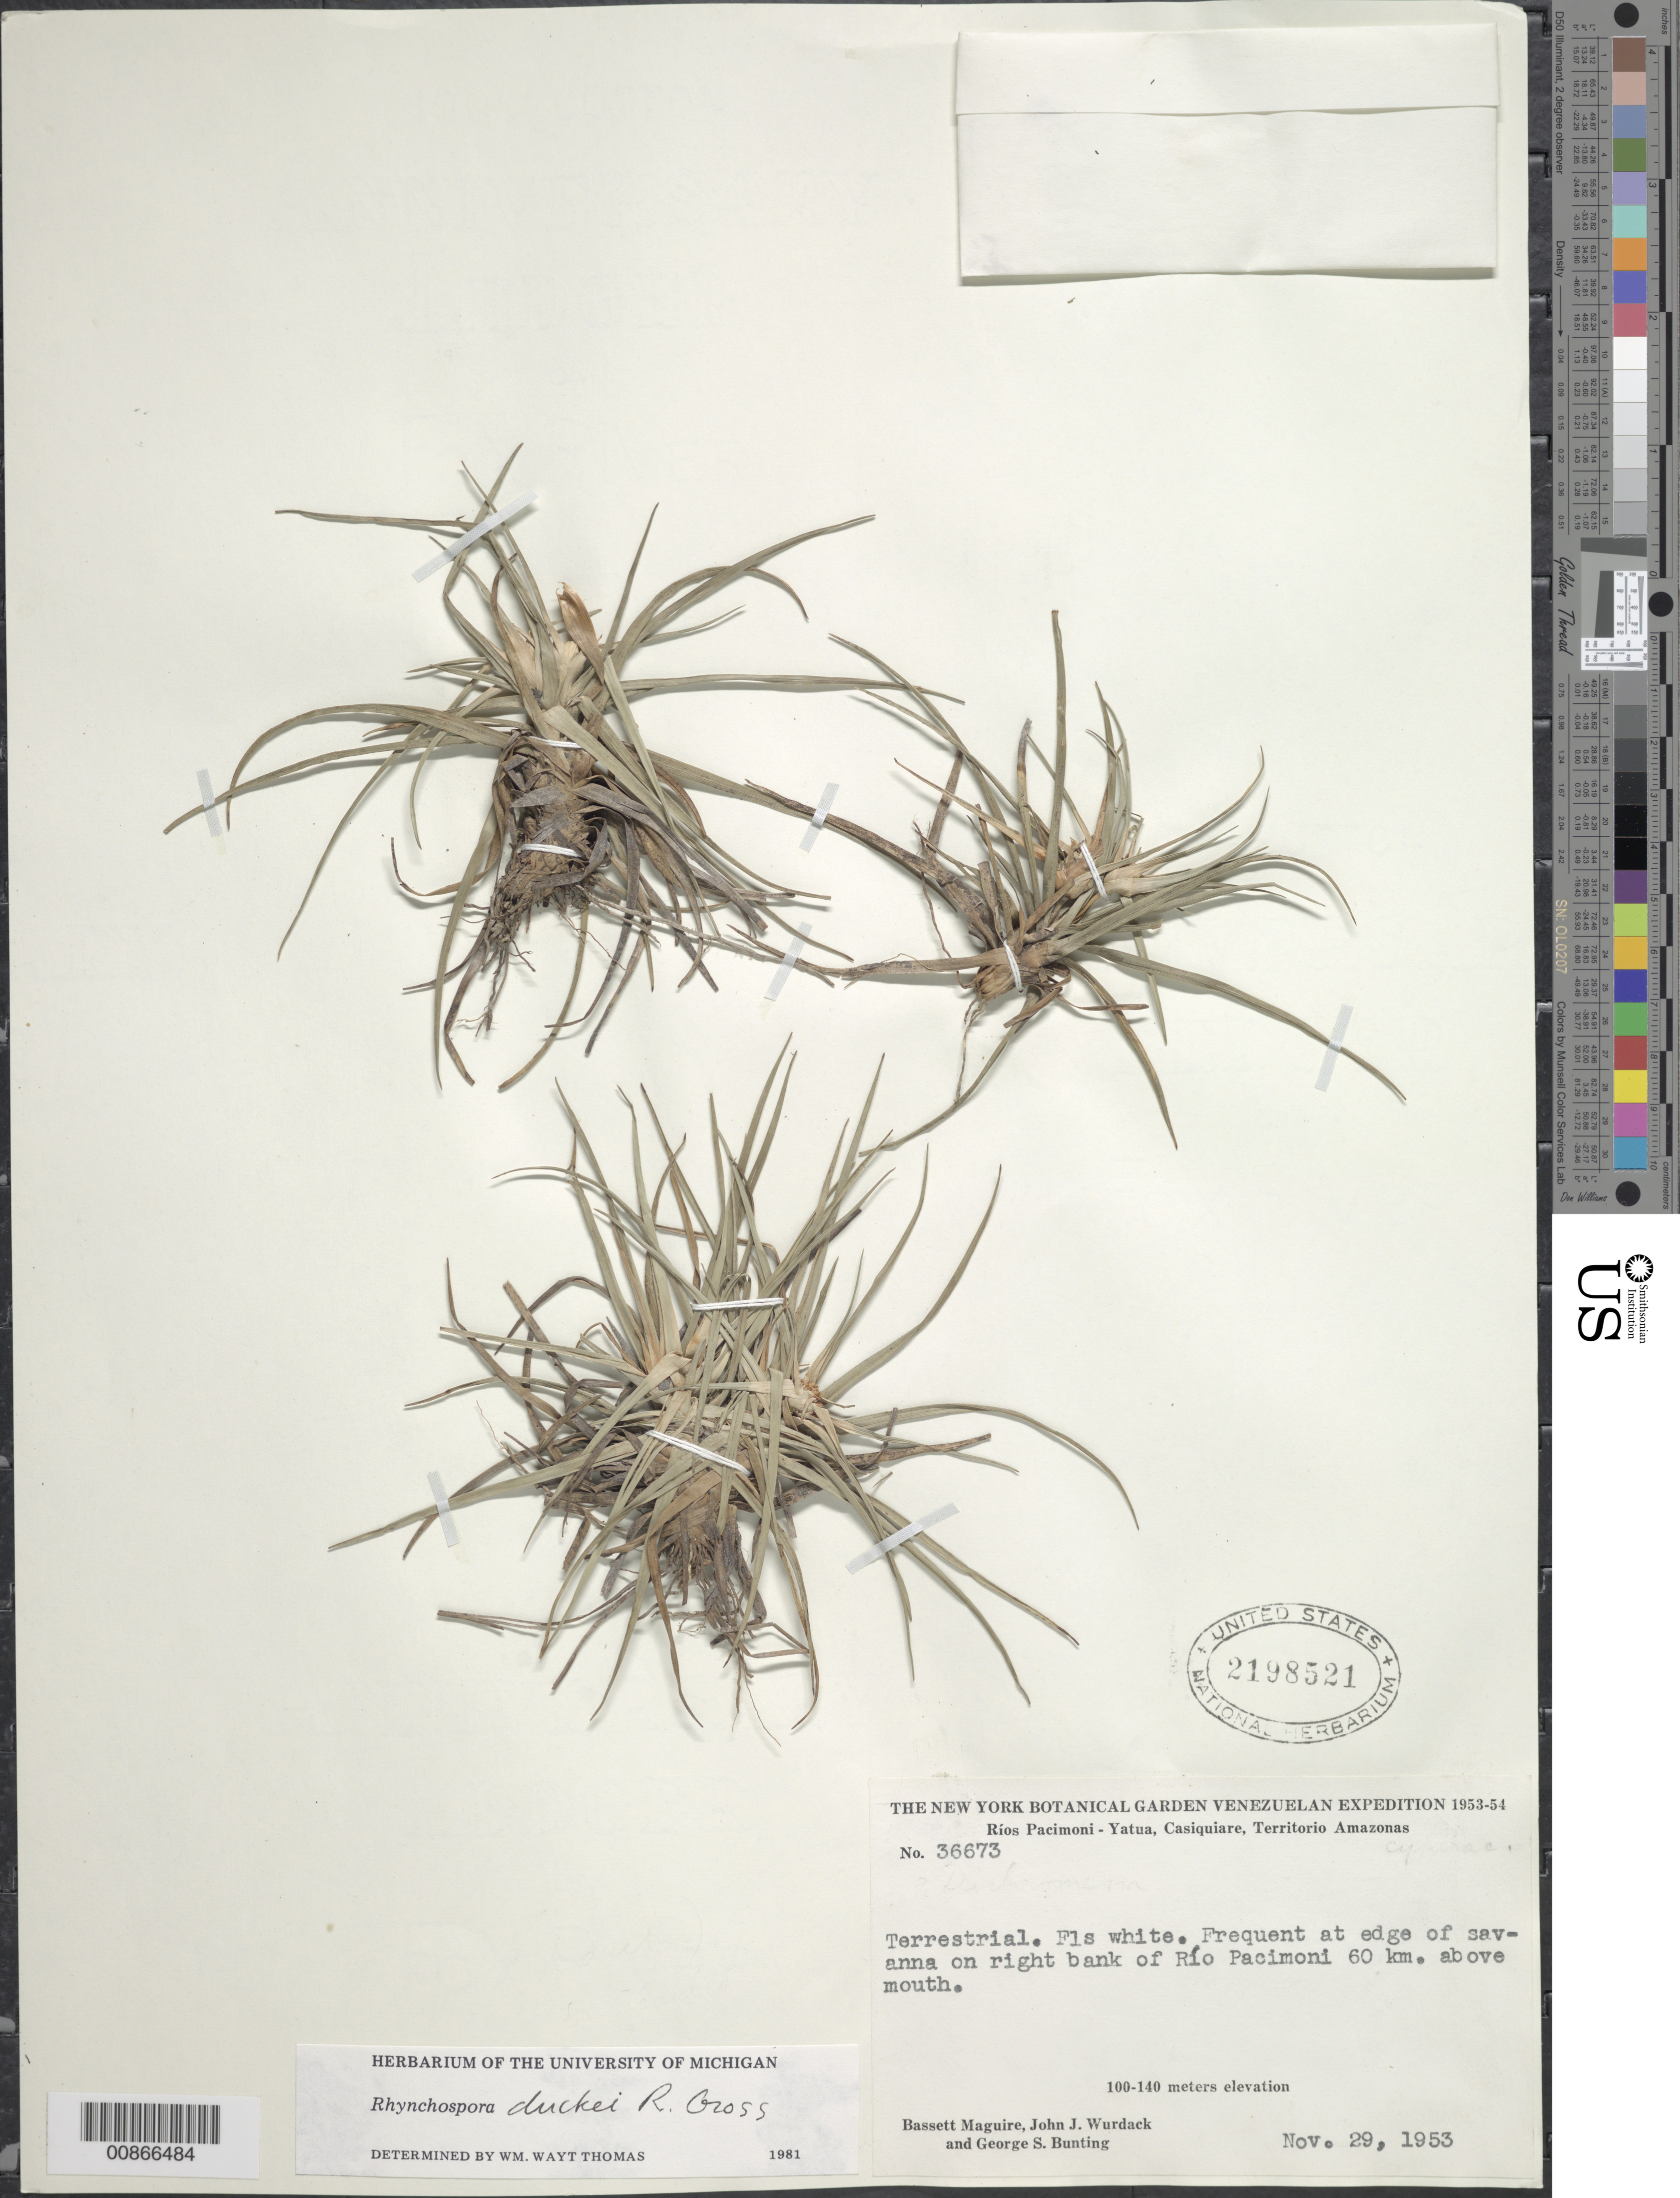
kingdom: Plantae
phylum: Tracheophyta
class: Liliopsida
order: Poales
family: Cyperaceae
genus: Rhynchospora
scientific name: Rhynchospora duckei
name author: Gross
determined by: Thomas, W. W., (NY), New York Botanical Garden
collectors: B. Maguire, J. J. Wurdack & G. S. Bunting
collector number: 36673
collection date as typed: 29-Nov-53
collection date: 1953-11-29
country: Venezuela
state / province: Amazonas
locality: Río Pacimoni, 60 km above mouth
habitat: Edge of savanna on right bank of river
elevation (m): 100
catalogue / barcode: US 2198521